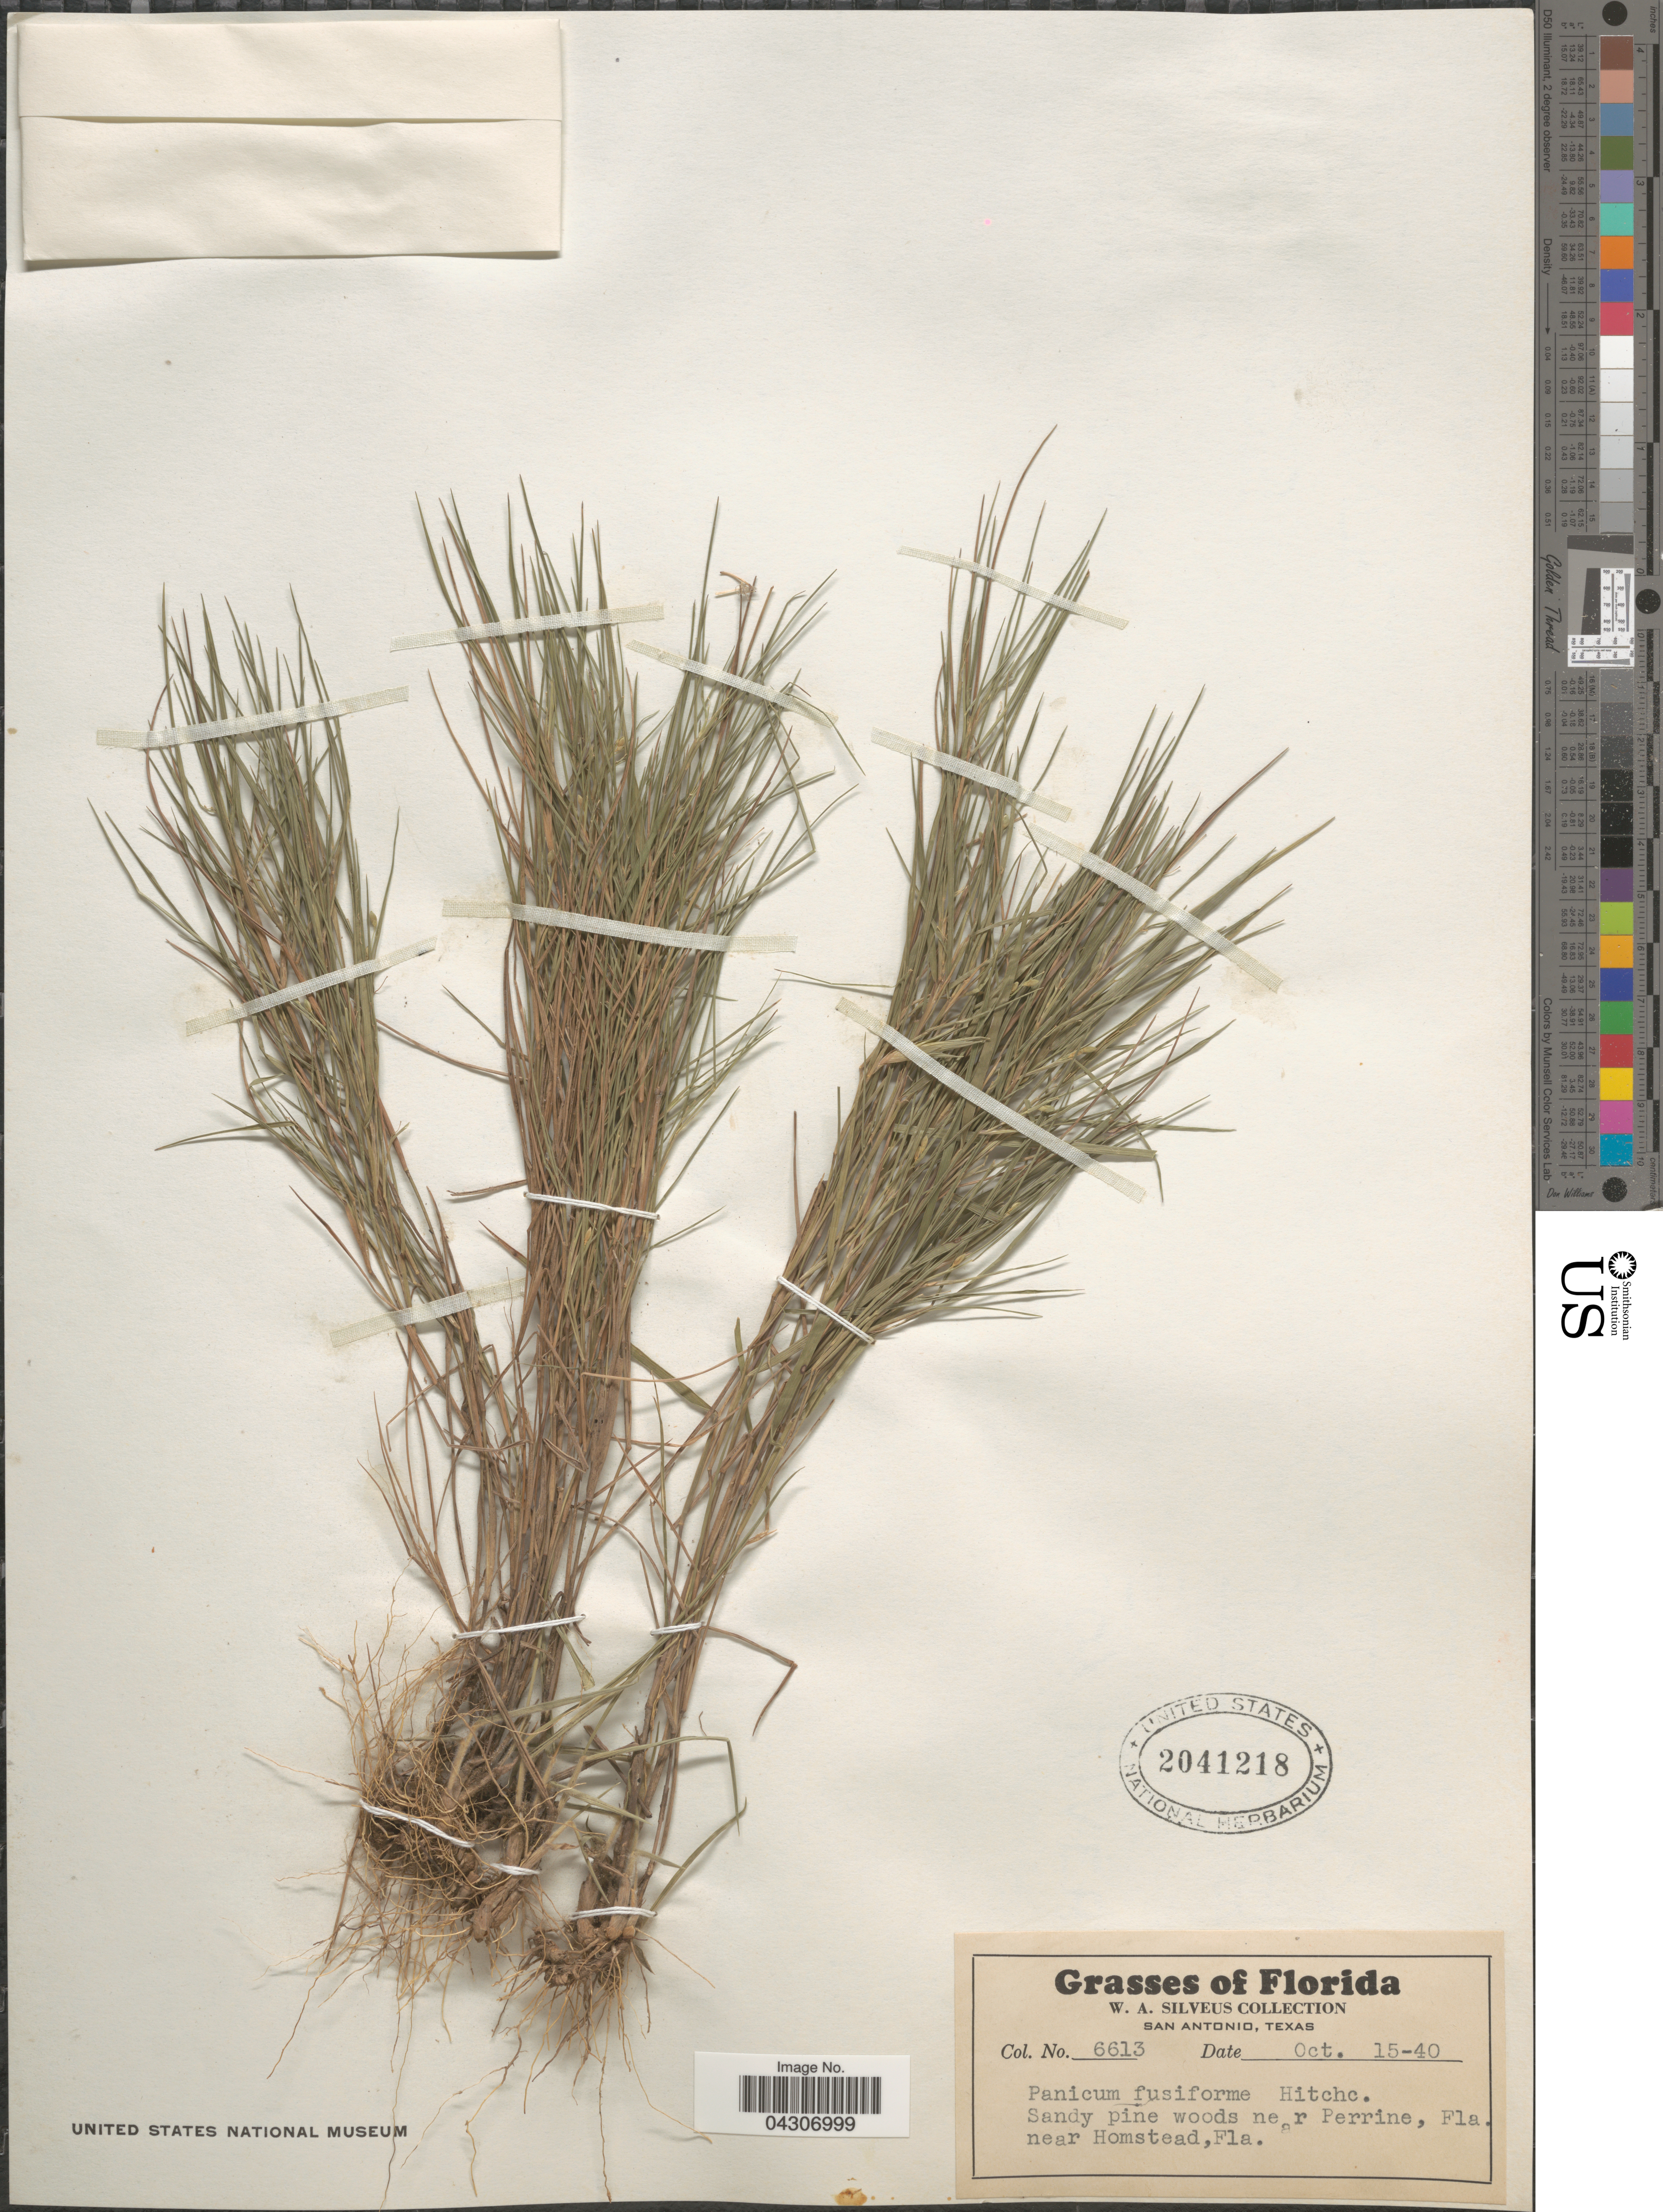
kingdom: Plantae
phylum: Tracheophyta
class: Liliopsida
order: Poales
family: Poaceae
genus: Dichanthelium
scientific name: Dichanthelium aciculare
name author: (Desv. ex Poir.) Gould & C.A. Clark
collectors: W. Silveus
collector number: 6613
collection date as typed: Transcribed d/m/y: 15/10/40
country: United States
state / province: Florida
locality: Sandy pine woods near Perrine, near Homstead.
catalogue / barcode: US 2041218